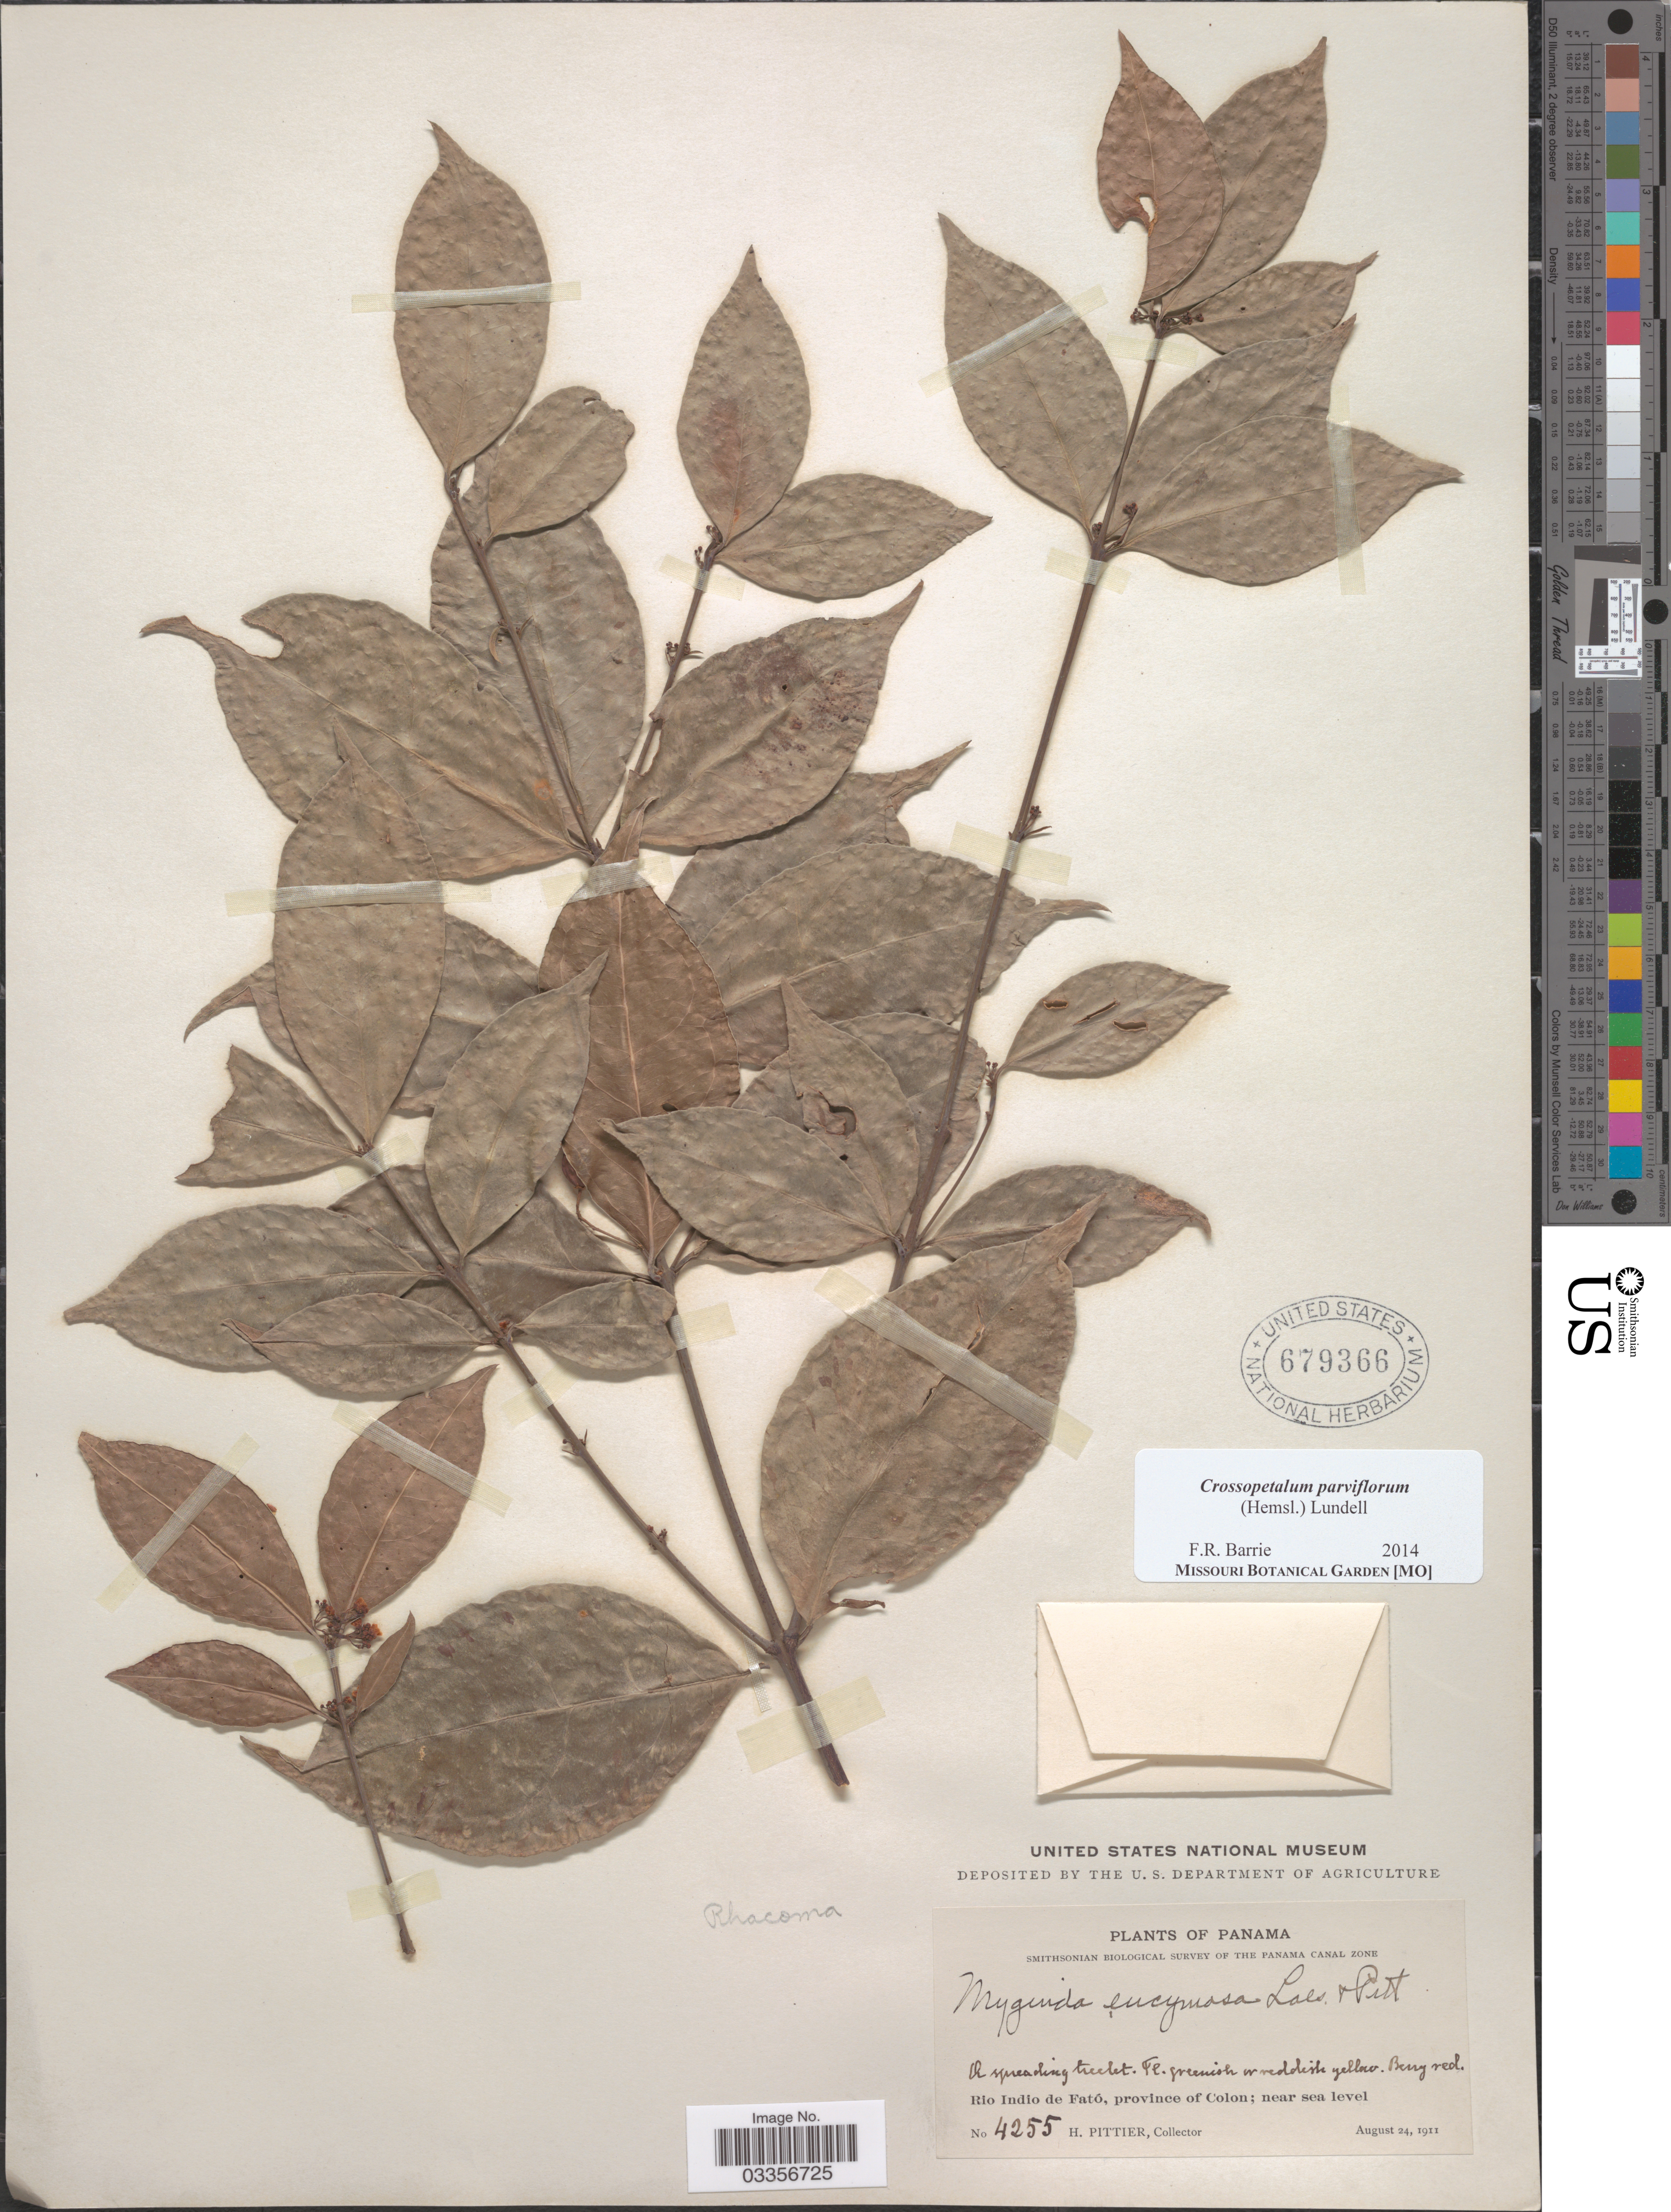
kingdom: Plantae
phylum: Tracheophyta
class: Magnoliopsida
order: Celastrales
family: Celastraceae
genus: Crossopetalum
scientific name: Crossopetalum parviflorum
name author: L.O. Williams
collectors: H. F. Pittier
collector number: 4255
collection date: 1911-08-24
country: Panama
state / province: Colón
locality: Canal Zone, Rio Indio de Fató.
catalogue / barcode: US 379366